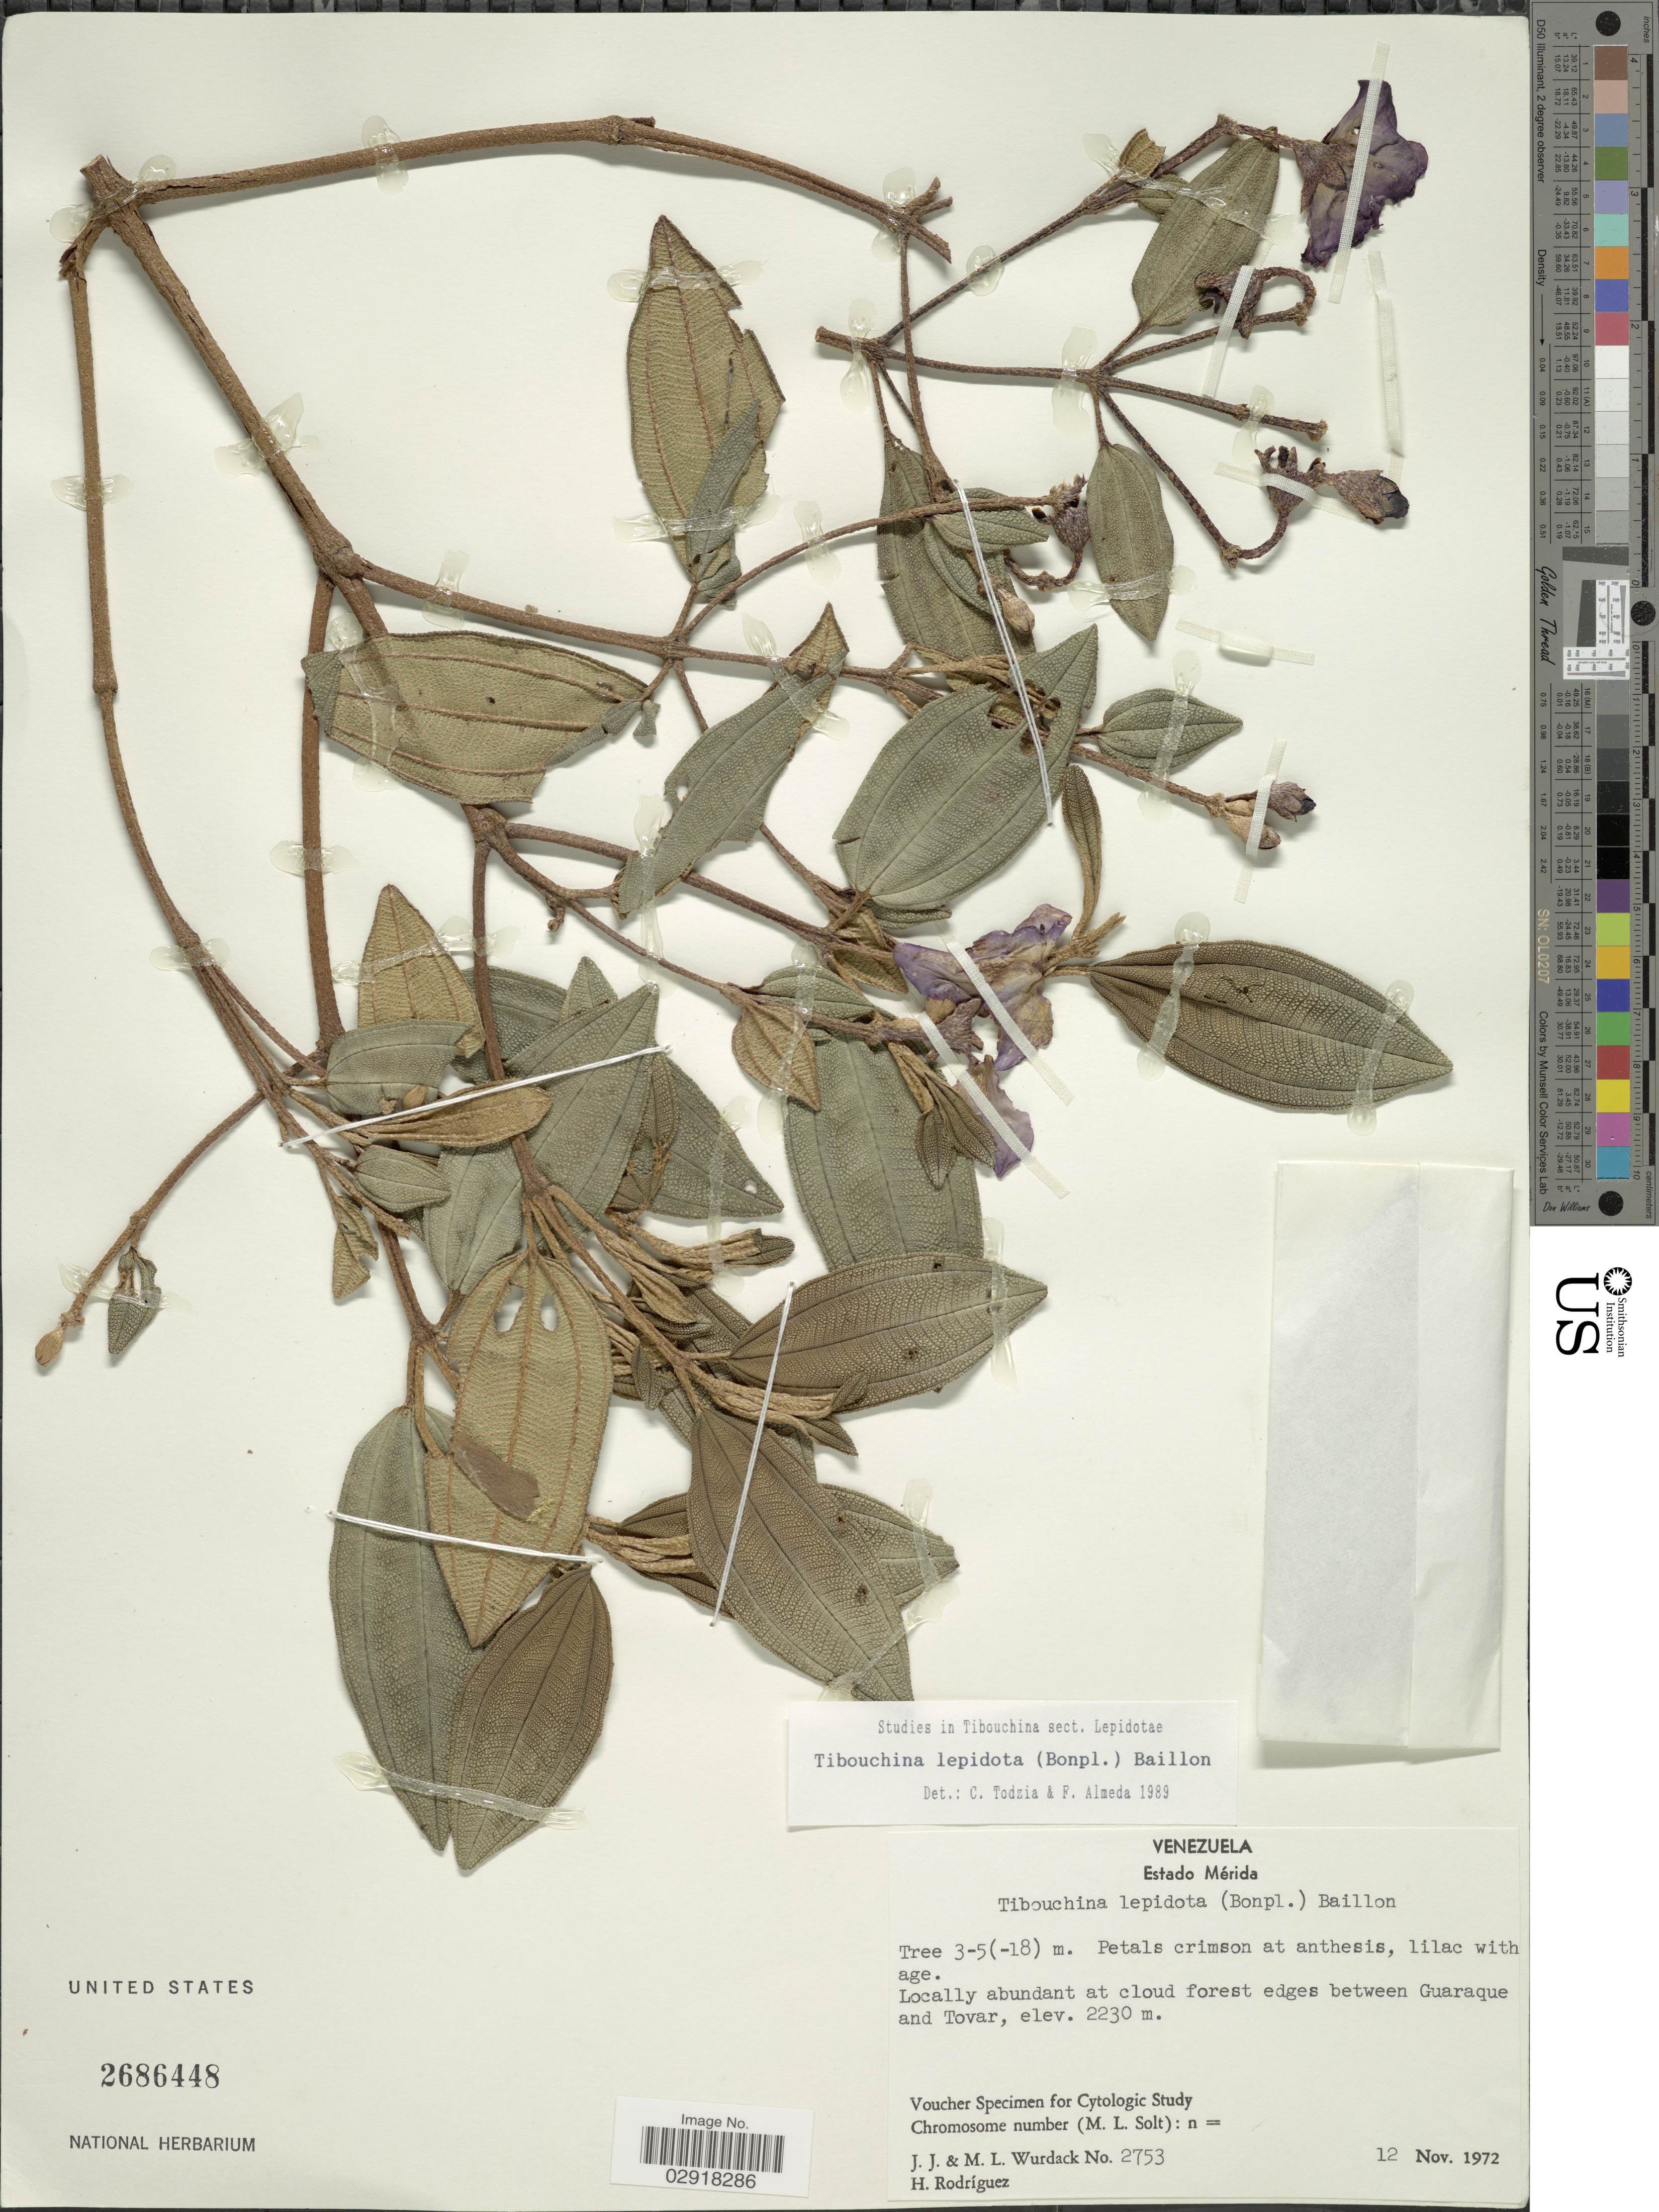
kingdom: Plantae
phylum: Tracheophyta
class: Magnoliopsida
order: Myrtales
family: Melastomataceae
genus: Andesanthus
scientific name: Andesanthus lepidotus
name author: (Humb. & Bonpl.) P.J.F. Guim. & Michelang.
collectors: J. J. Wurdack, M. L. Wurdack & H. Rodríguez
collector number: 2753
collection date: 1972-11-12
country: Venezuela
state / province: Mérida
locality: Between Guaraque and Tovar.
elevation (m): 2230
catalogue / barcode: US 2686448